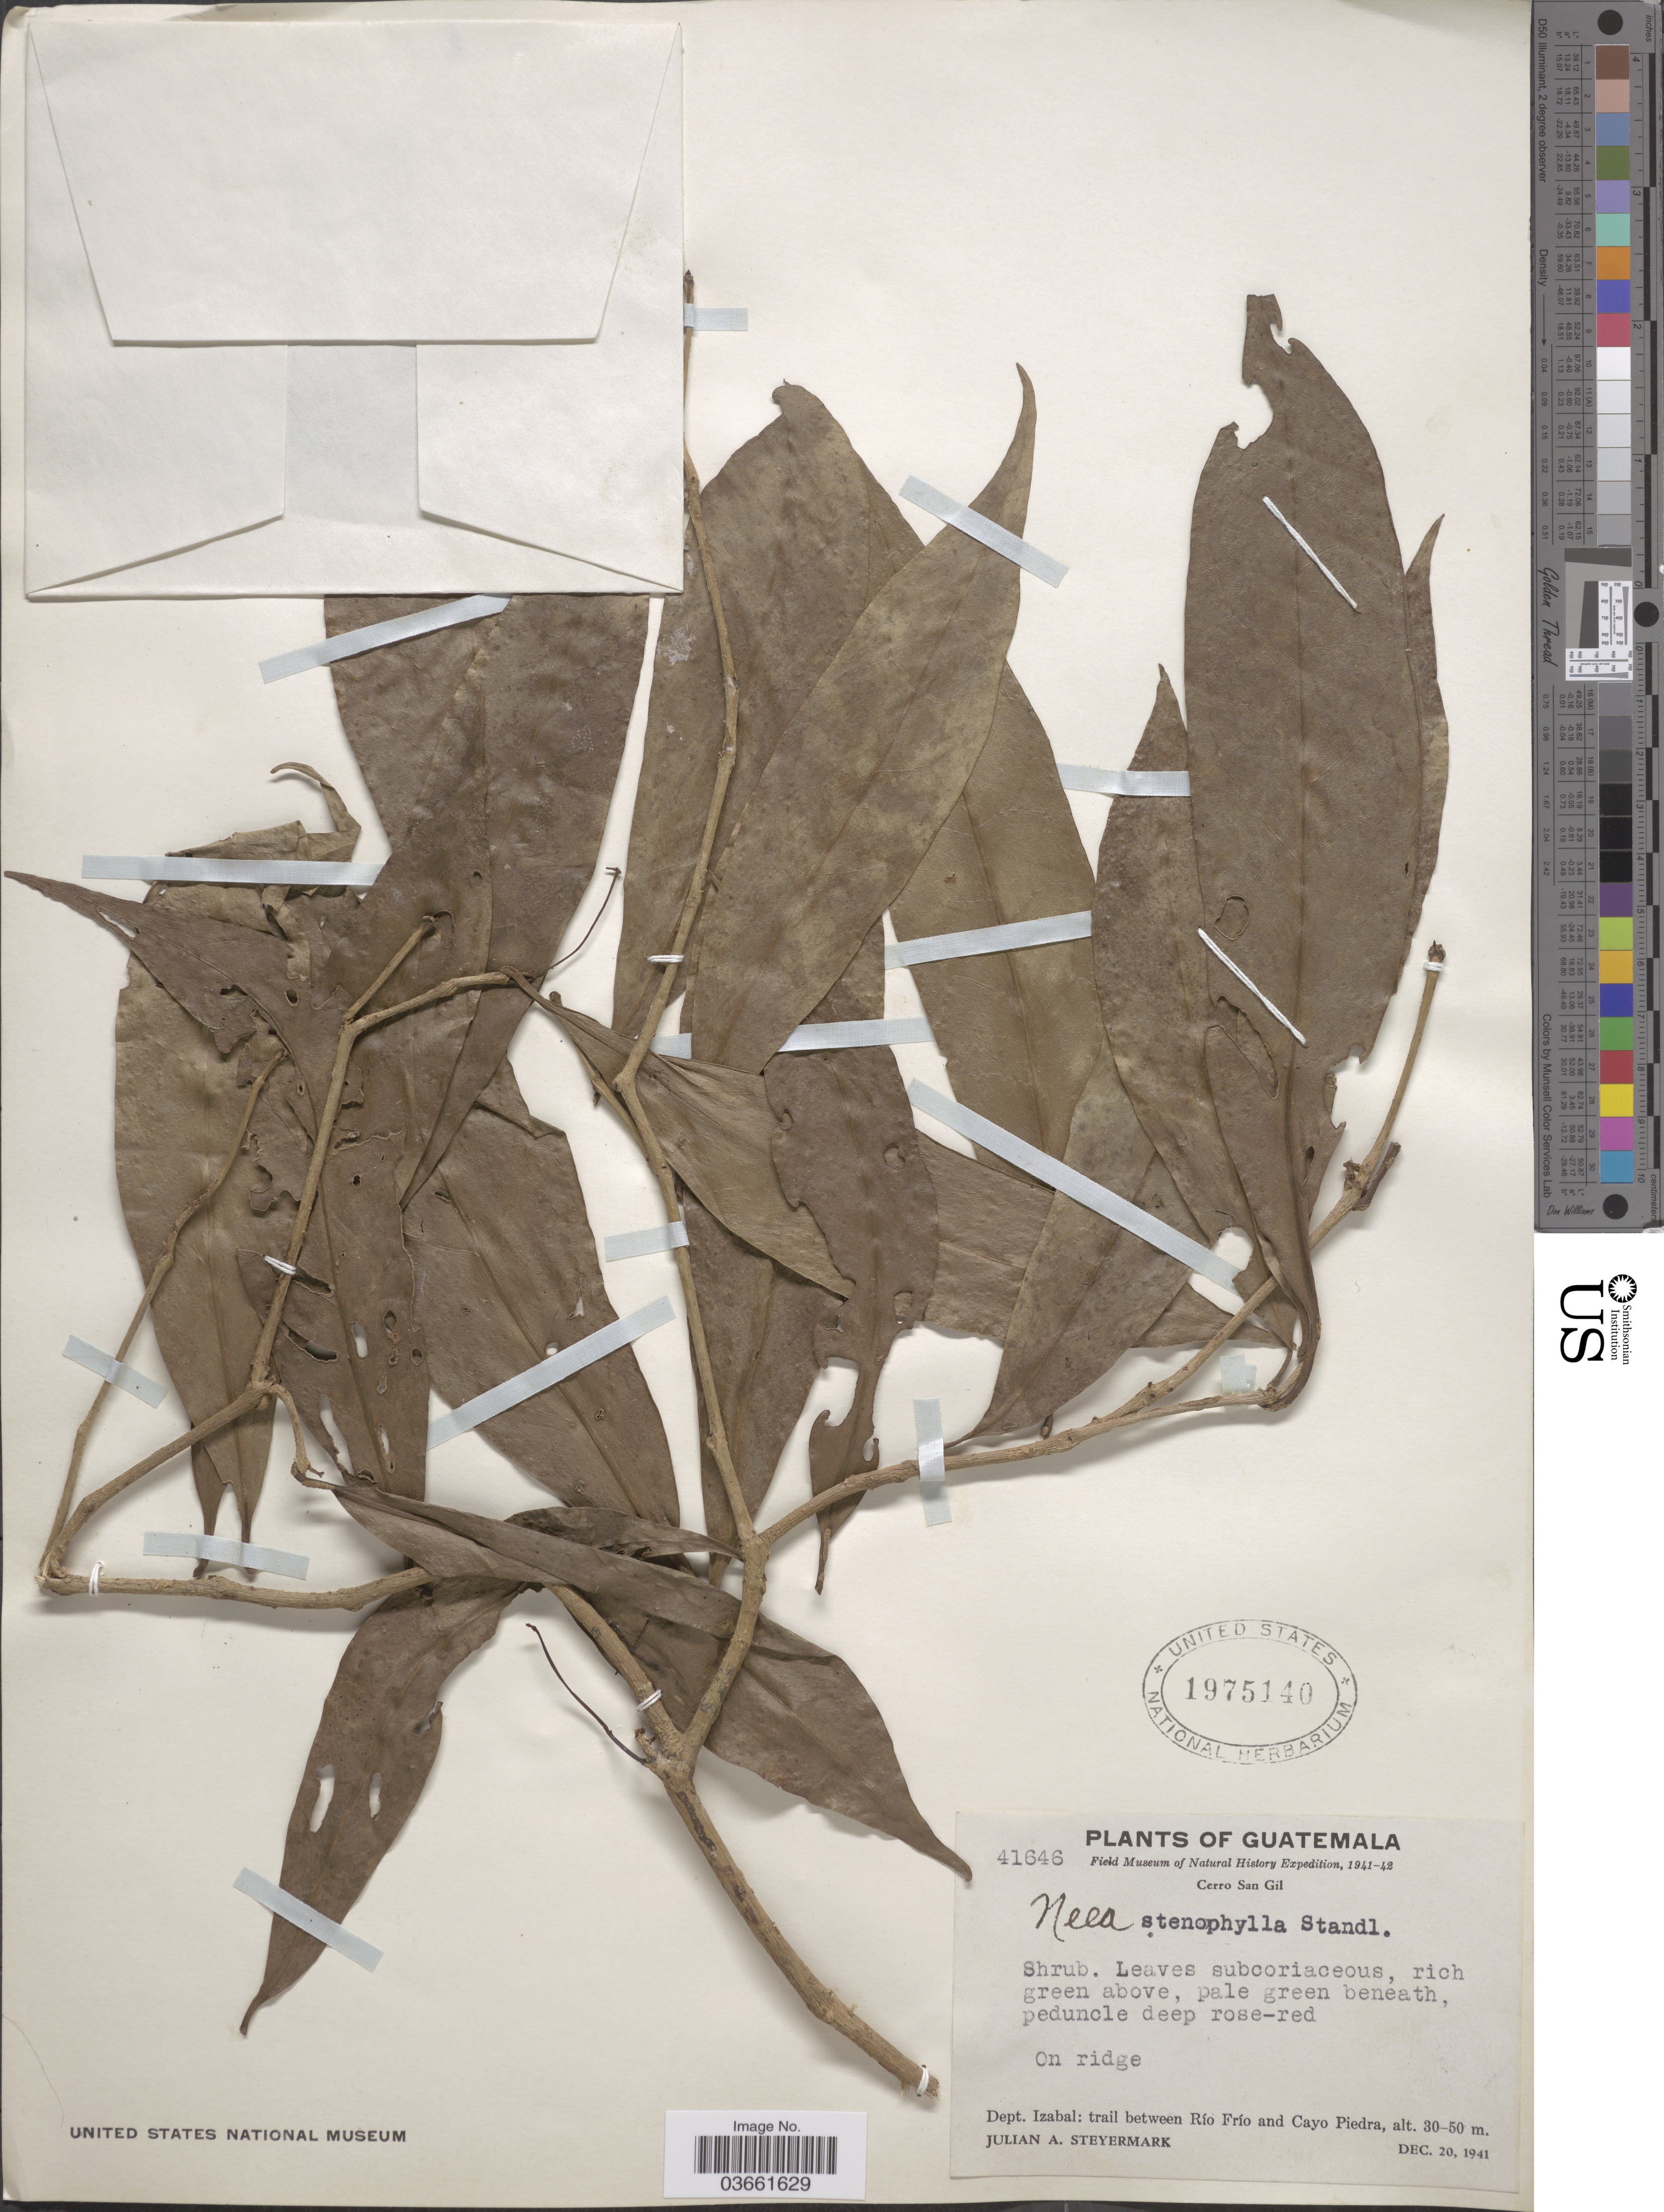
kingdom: Plantae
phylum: Tracheophyta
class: Magnoliopsida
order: Caryophyllales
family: Nyctaginaceae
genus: Neea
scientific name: Neea stenophylla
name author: Standl.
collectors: J. Steyermark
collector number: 41646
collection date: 1941-12-20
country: Guatemala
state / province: Izabal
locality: Cerro San Gil. Dept. Izabal: trail between Río Frío and Cayo Piedra.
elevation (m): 30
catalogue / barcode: US 1975140